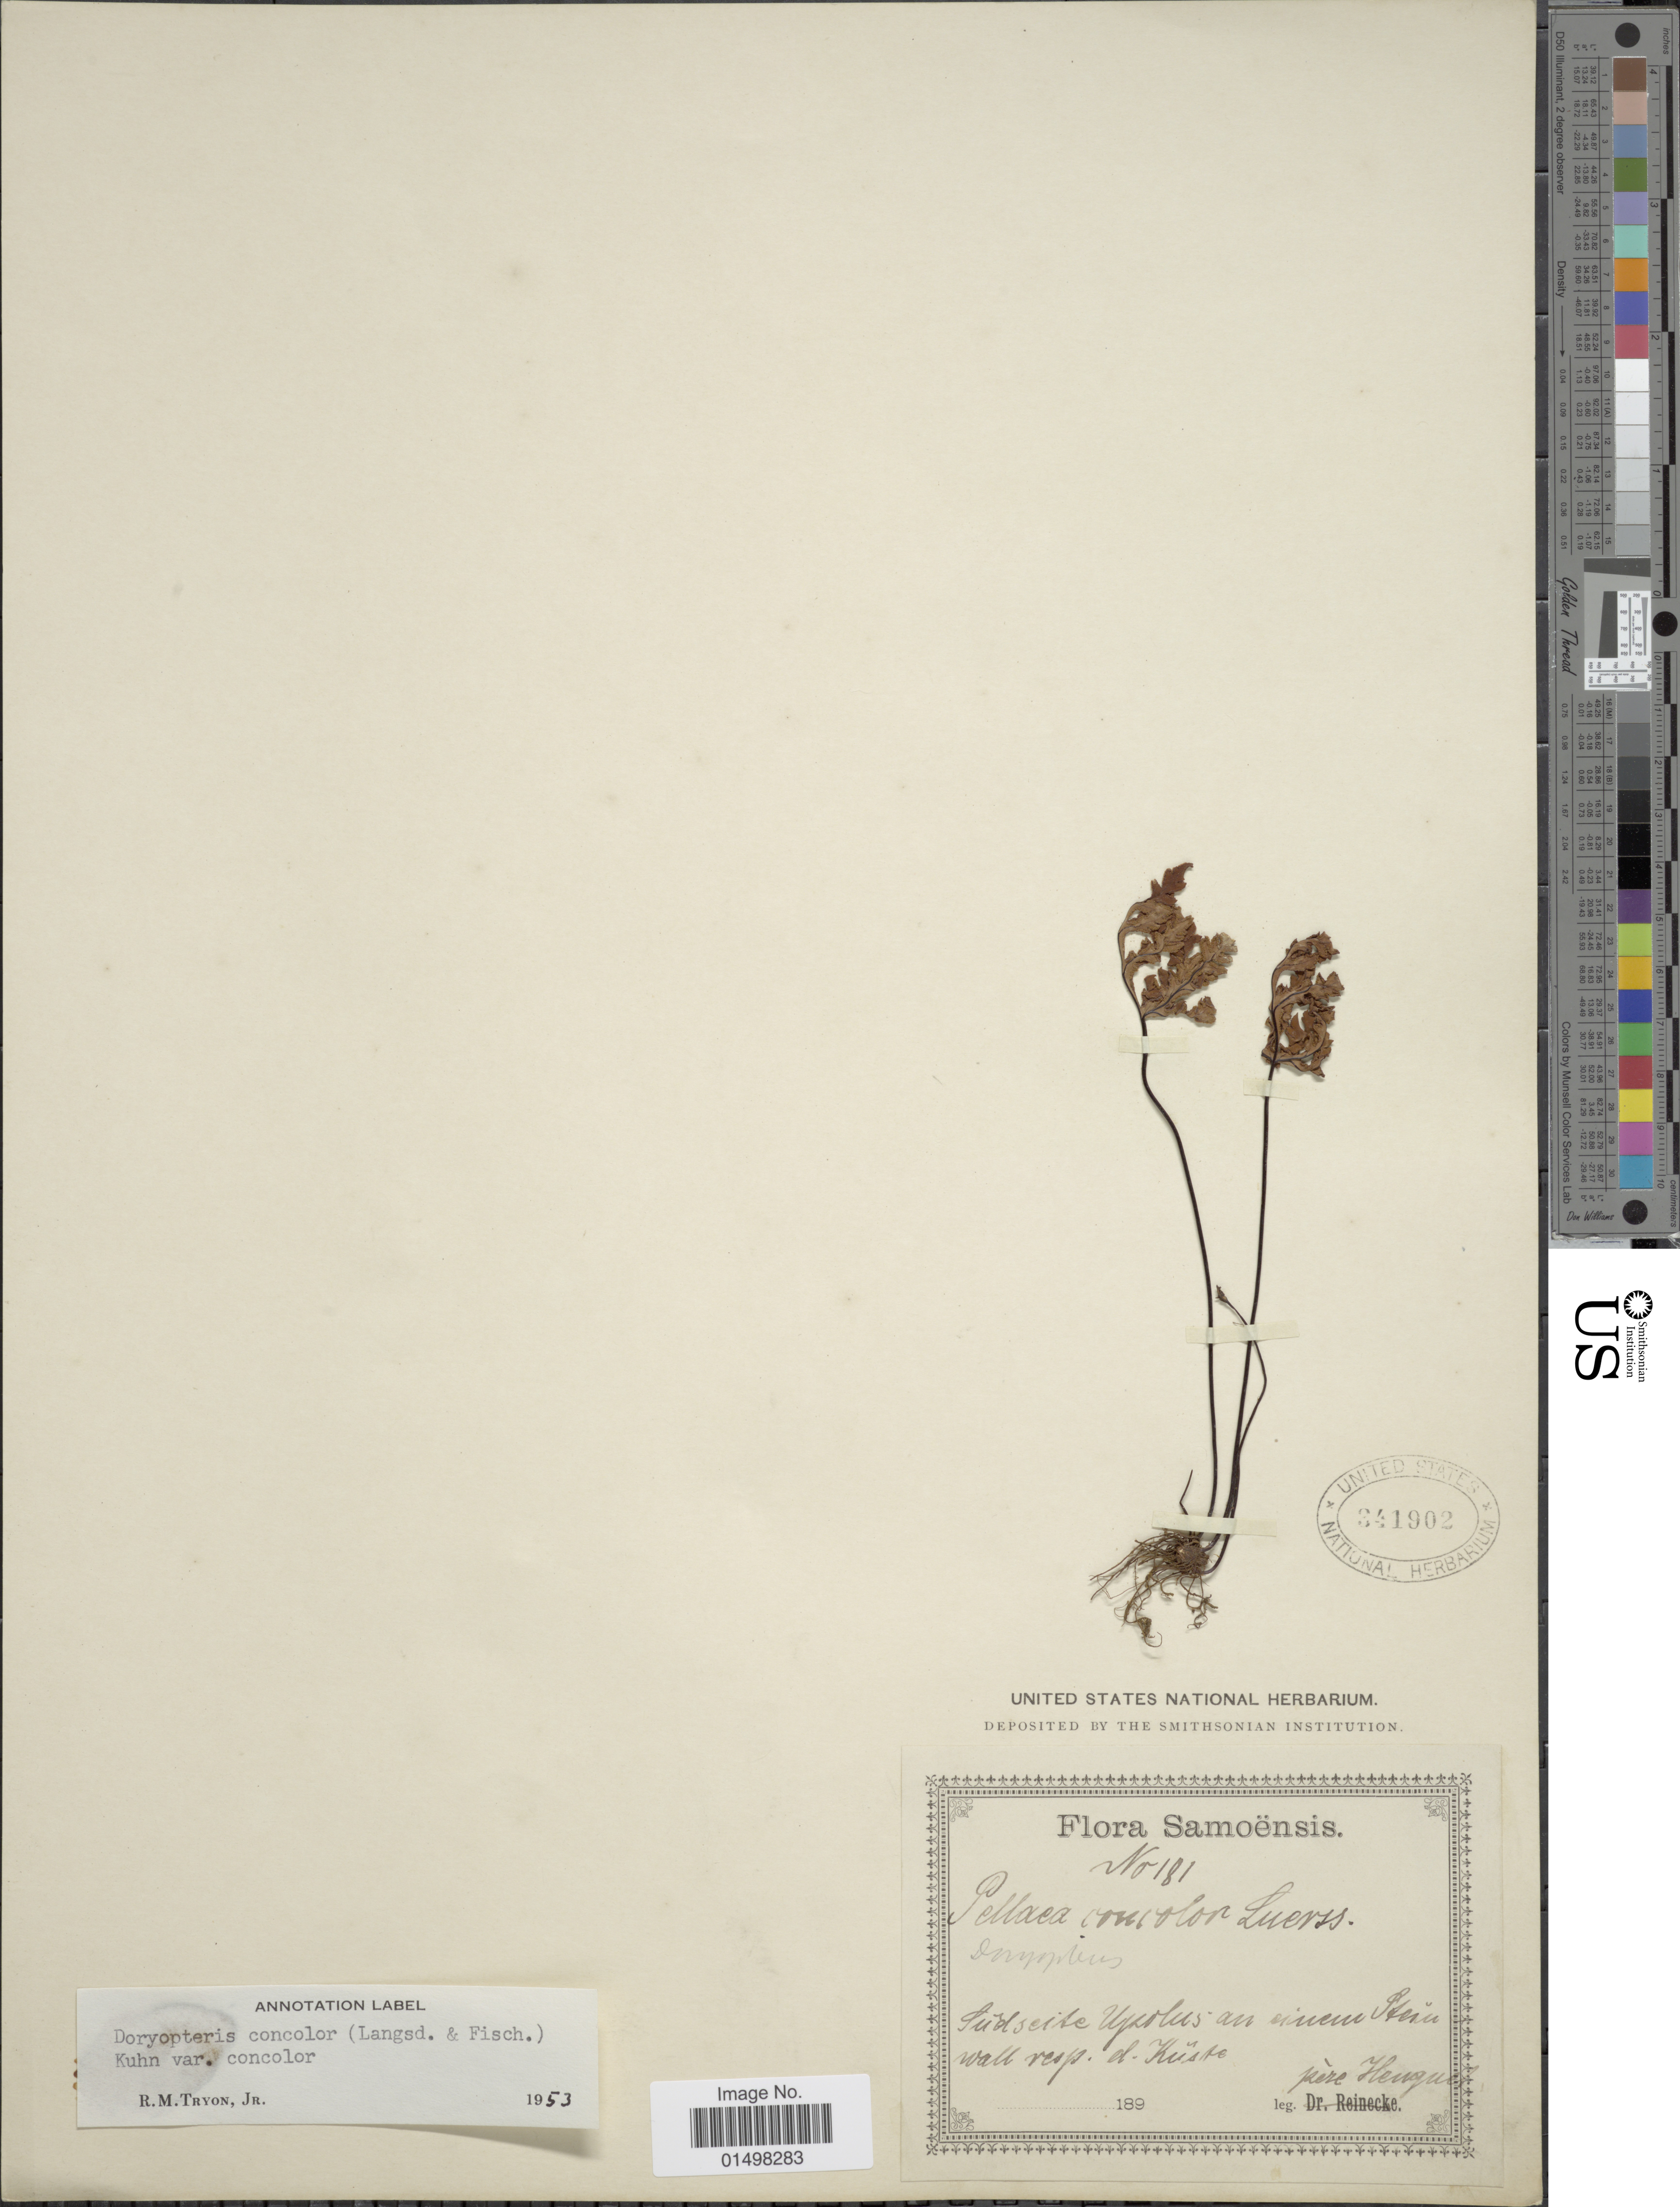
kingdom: Plantae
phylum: Tracheophyta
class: Polypodiopsida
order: Polypodiales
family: Pteridaceae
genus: Doryopteris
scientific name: Doryopteris concolor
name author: (Langsd. & Fisch.) Kuhn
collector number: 181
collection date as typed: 189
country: Samoa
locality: Samoensis. Sudscite Upolus an cineu Stern Wall resp. d. Kuste. [interpreted]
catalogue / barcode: US 341902